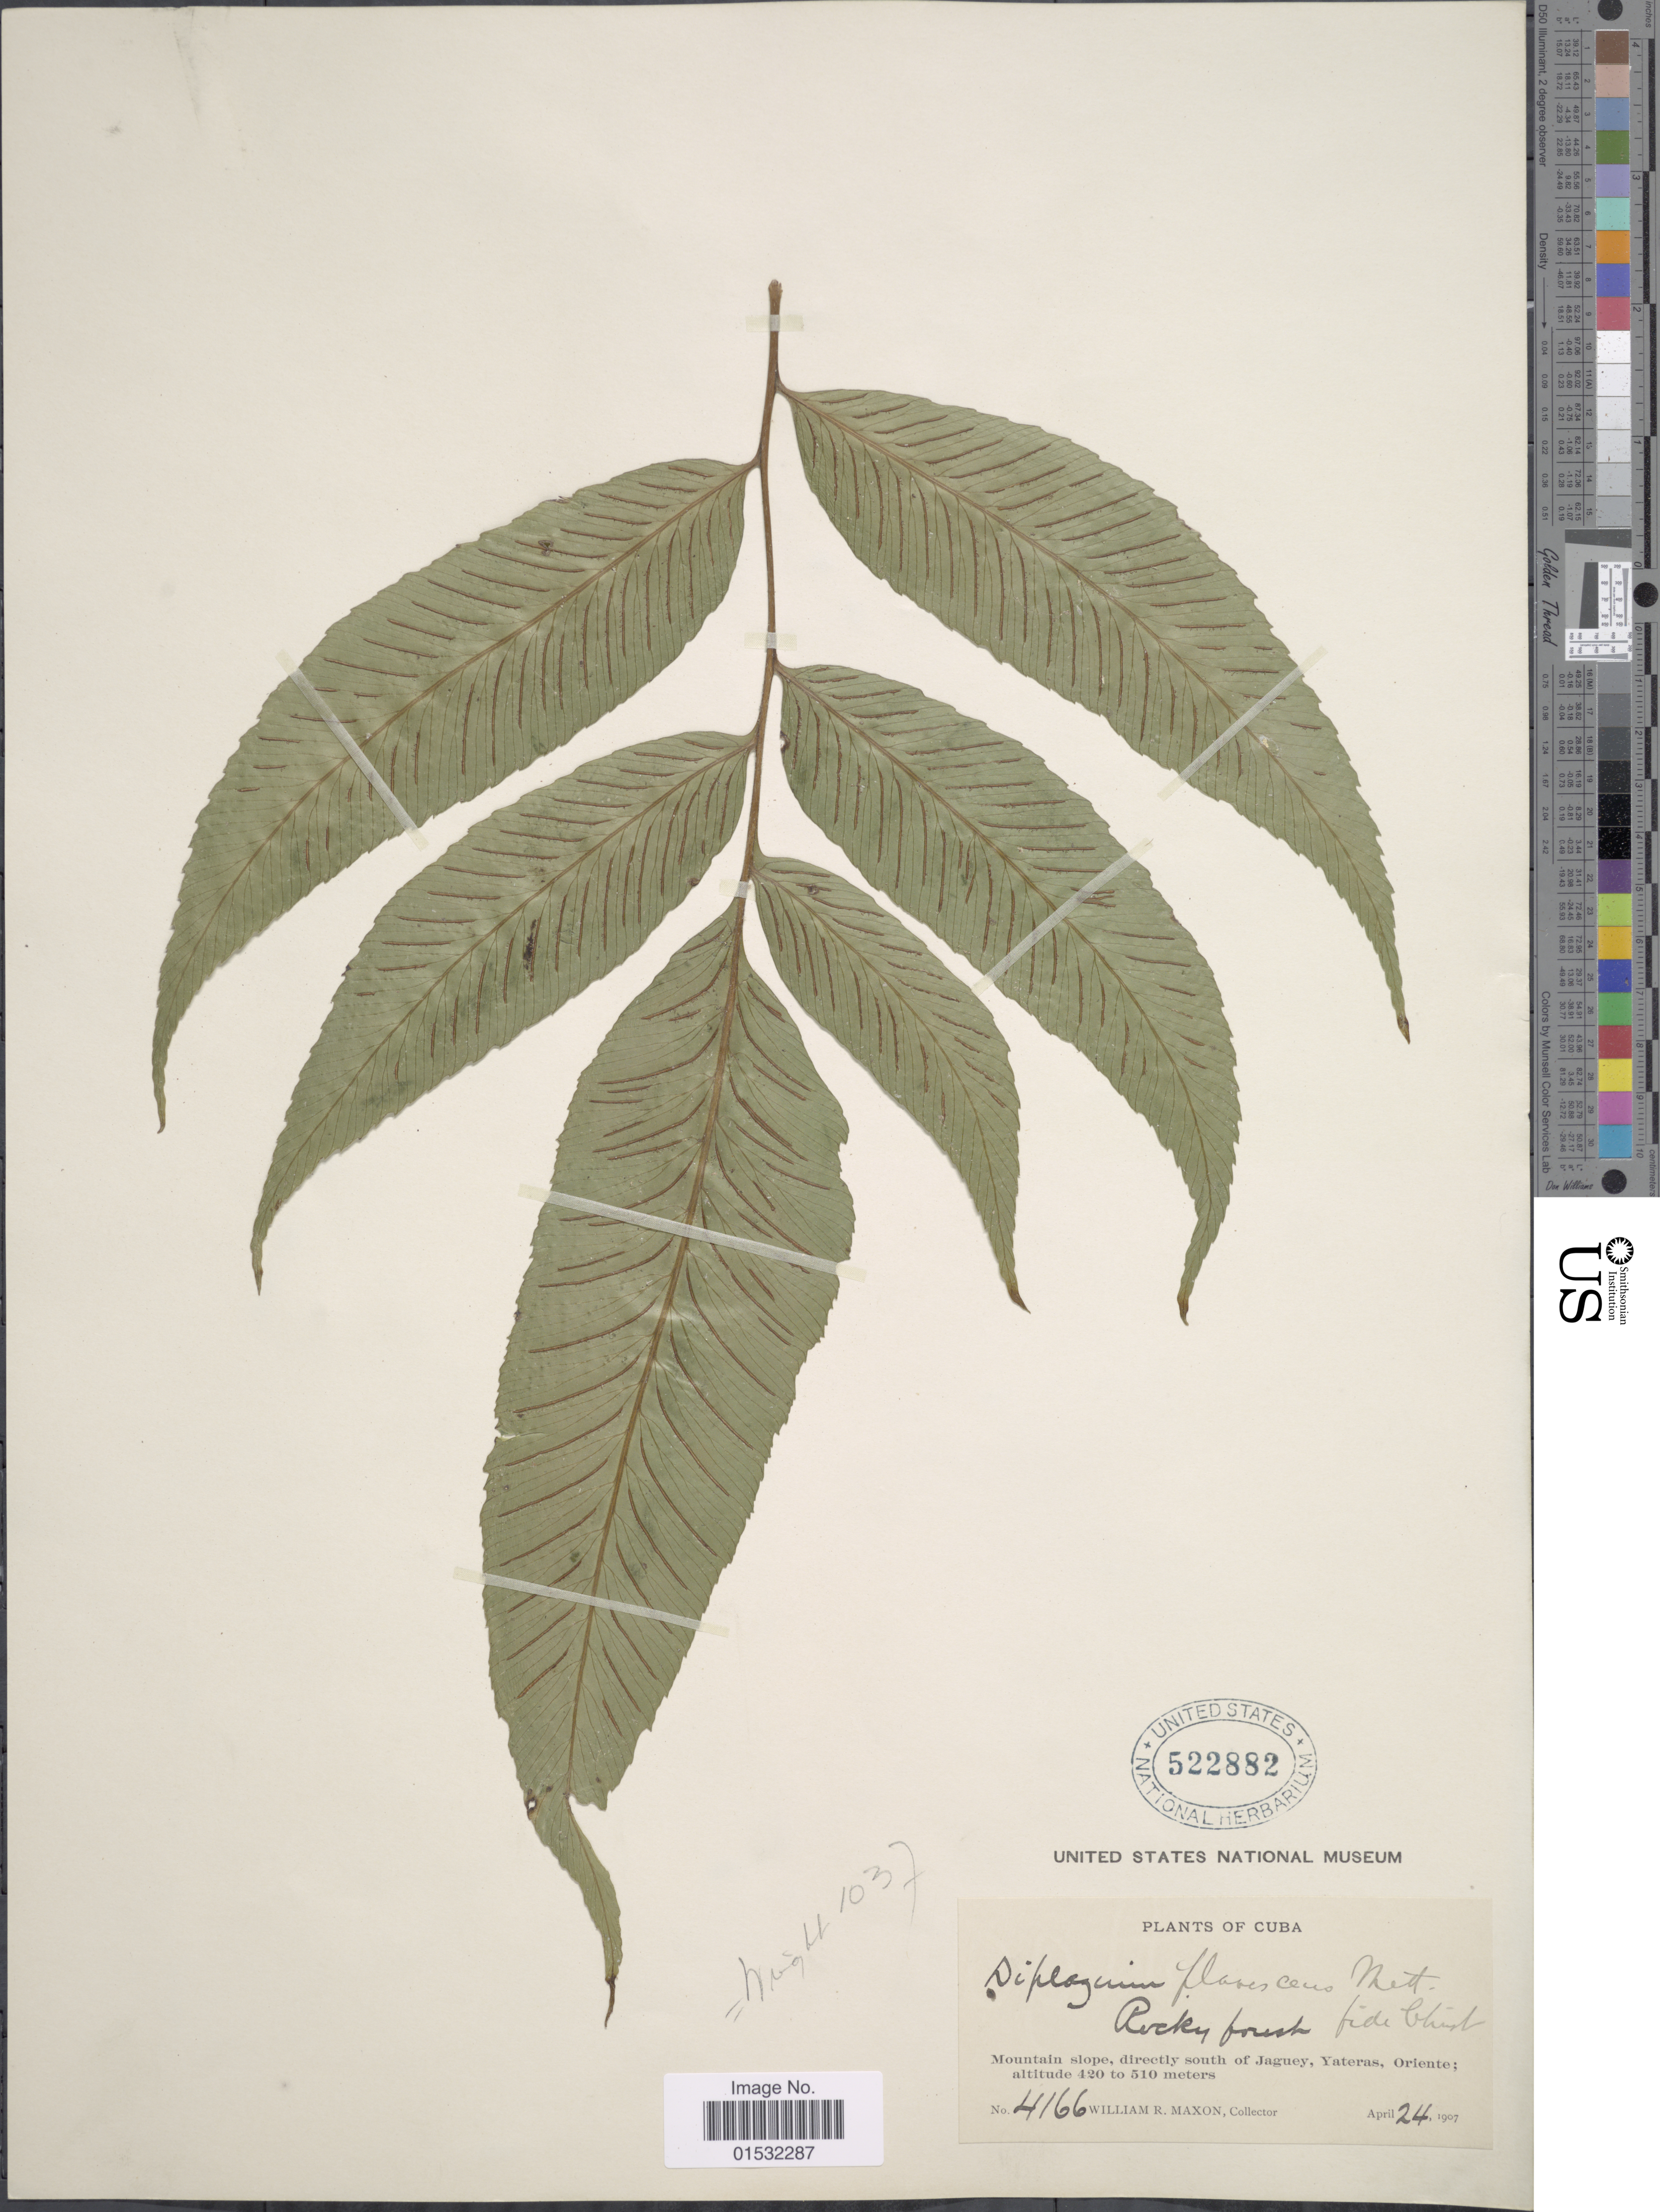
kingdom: Plantae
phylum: Tracheophyta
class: Polypodiopsida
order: Polypodiales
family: Athyriaceae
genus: Diplazium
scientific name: Diplazium flavescens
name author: (Mett.) Christ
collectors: W. R. Maxon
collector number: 4166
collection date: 1907-04-24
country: Cuba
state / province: Oriente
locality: Mountain slope, directly south of Jaguey, Yateras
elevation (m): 420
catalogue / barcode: US 522882